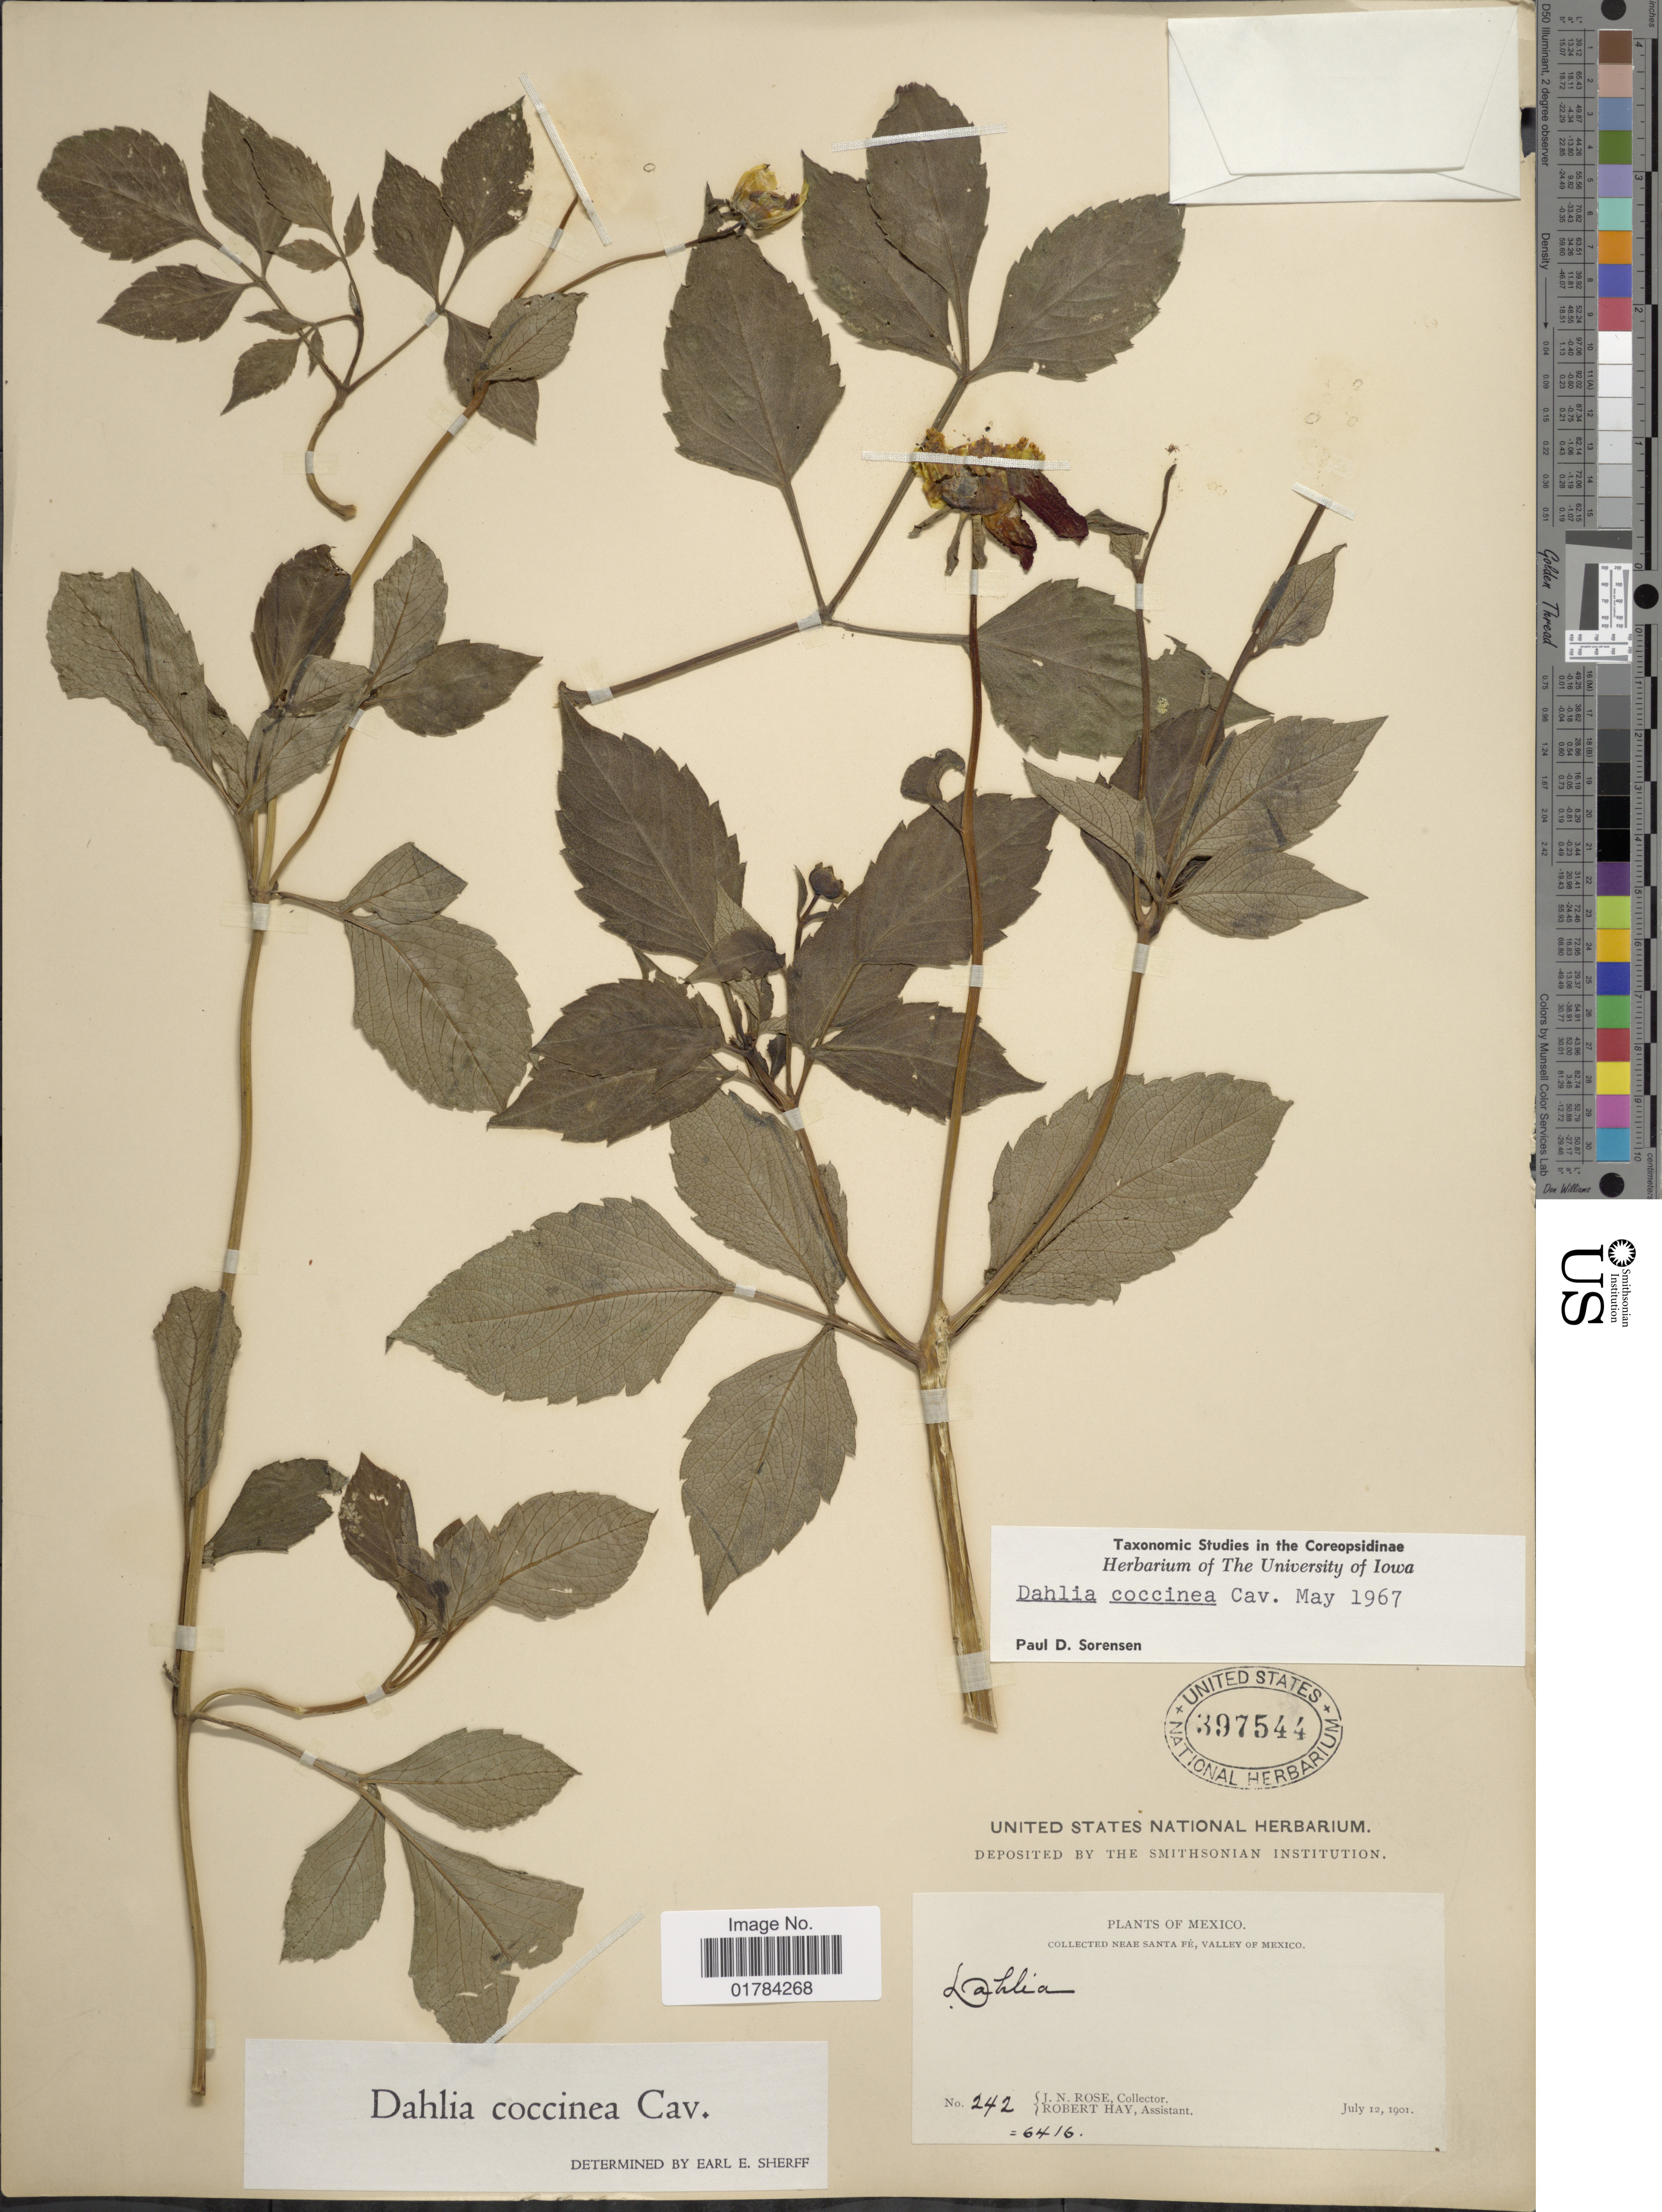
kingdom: Plantae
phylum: Tracheophyta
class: Magnoliopsida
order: Asterales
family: Asteraceae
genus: Dahlia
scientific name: Dahlia coccinea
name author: Cav.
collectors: J. N. Rose & R. H. Hay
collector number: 242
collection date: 1901-07-12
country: Mexico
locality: Near Santa Fe, Valley of Mexico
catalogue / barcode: US 397544